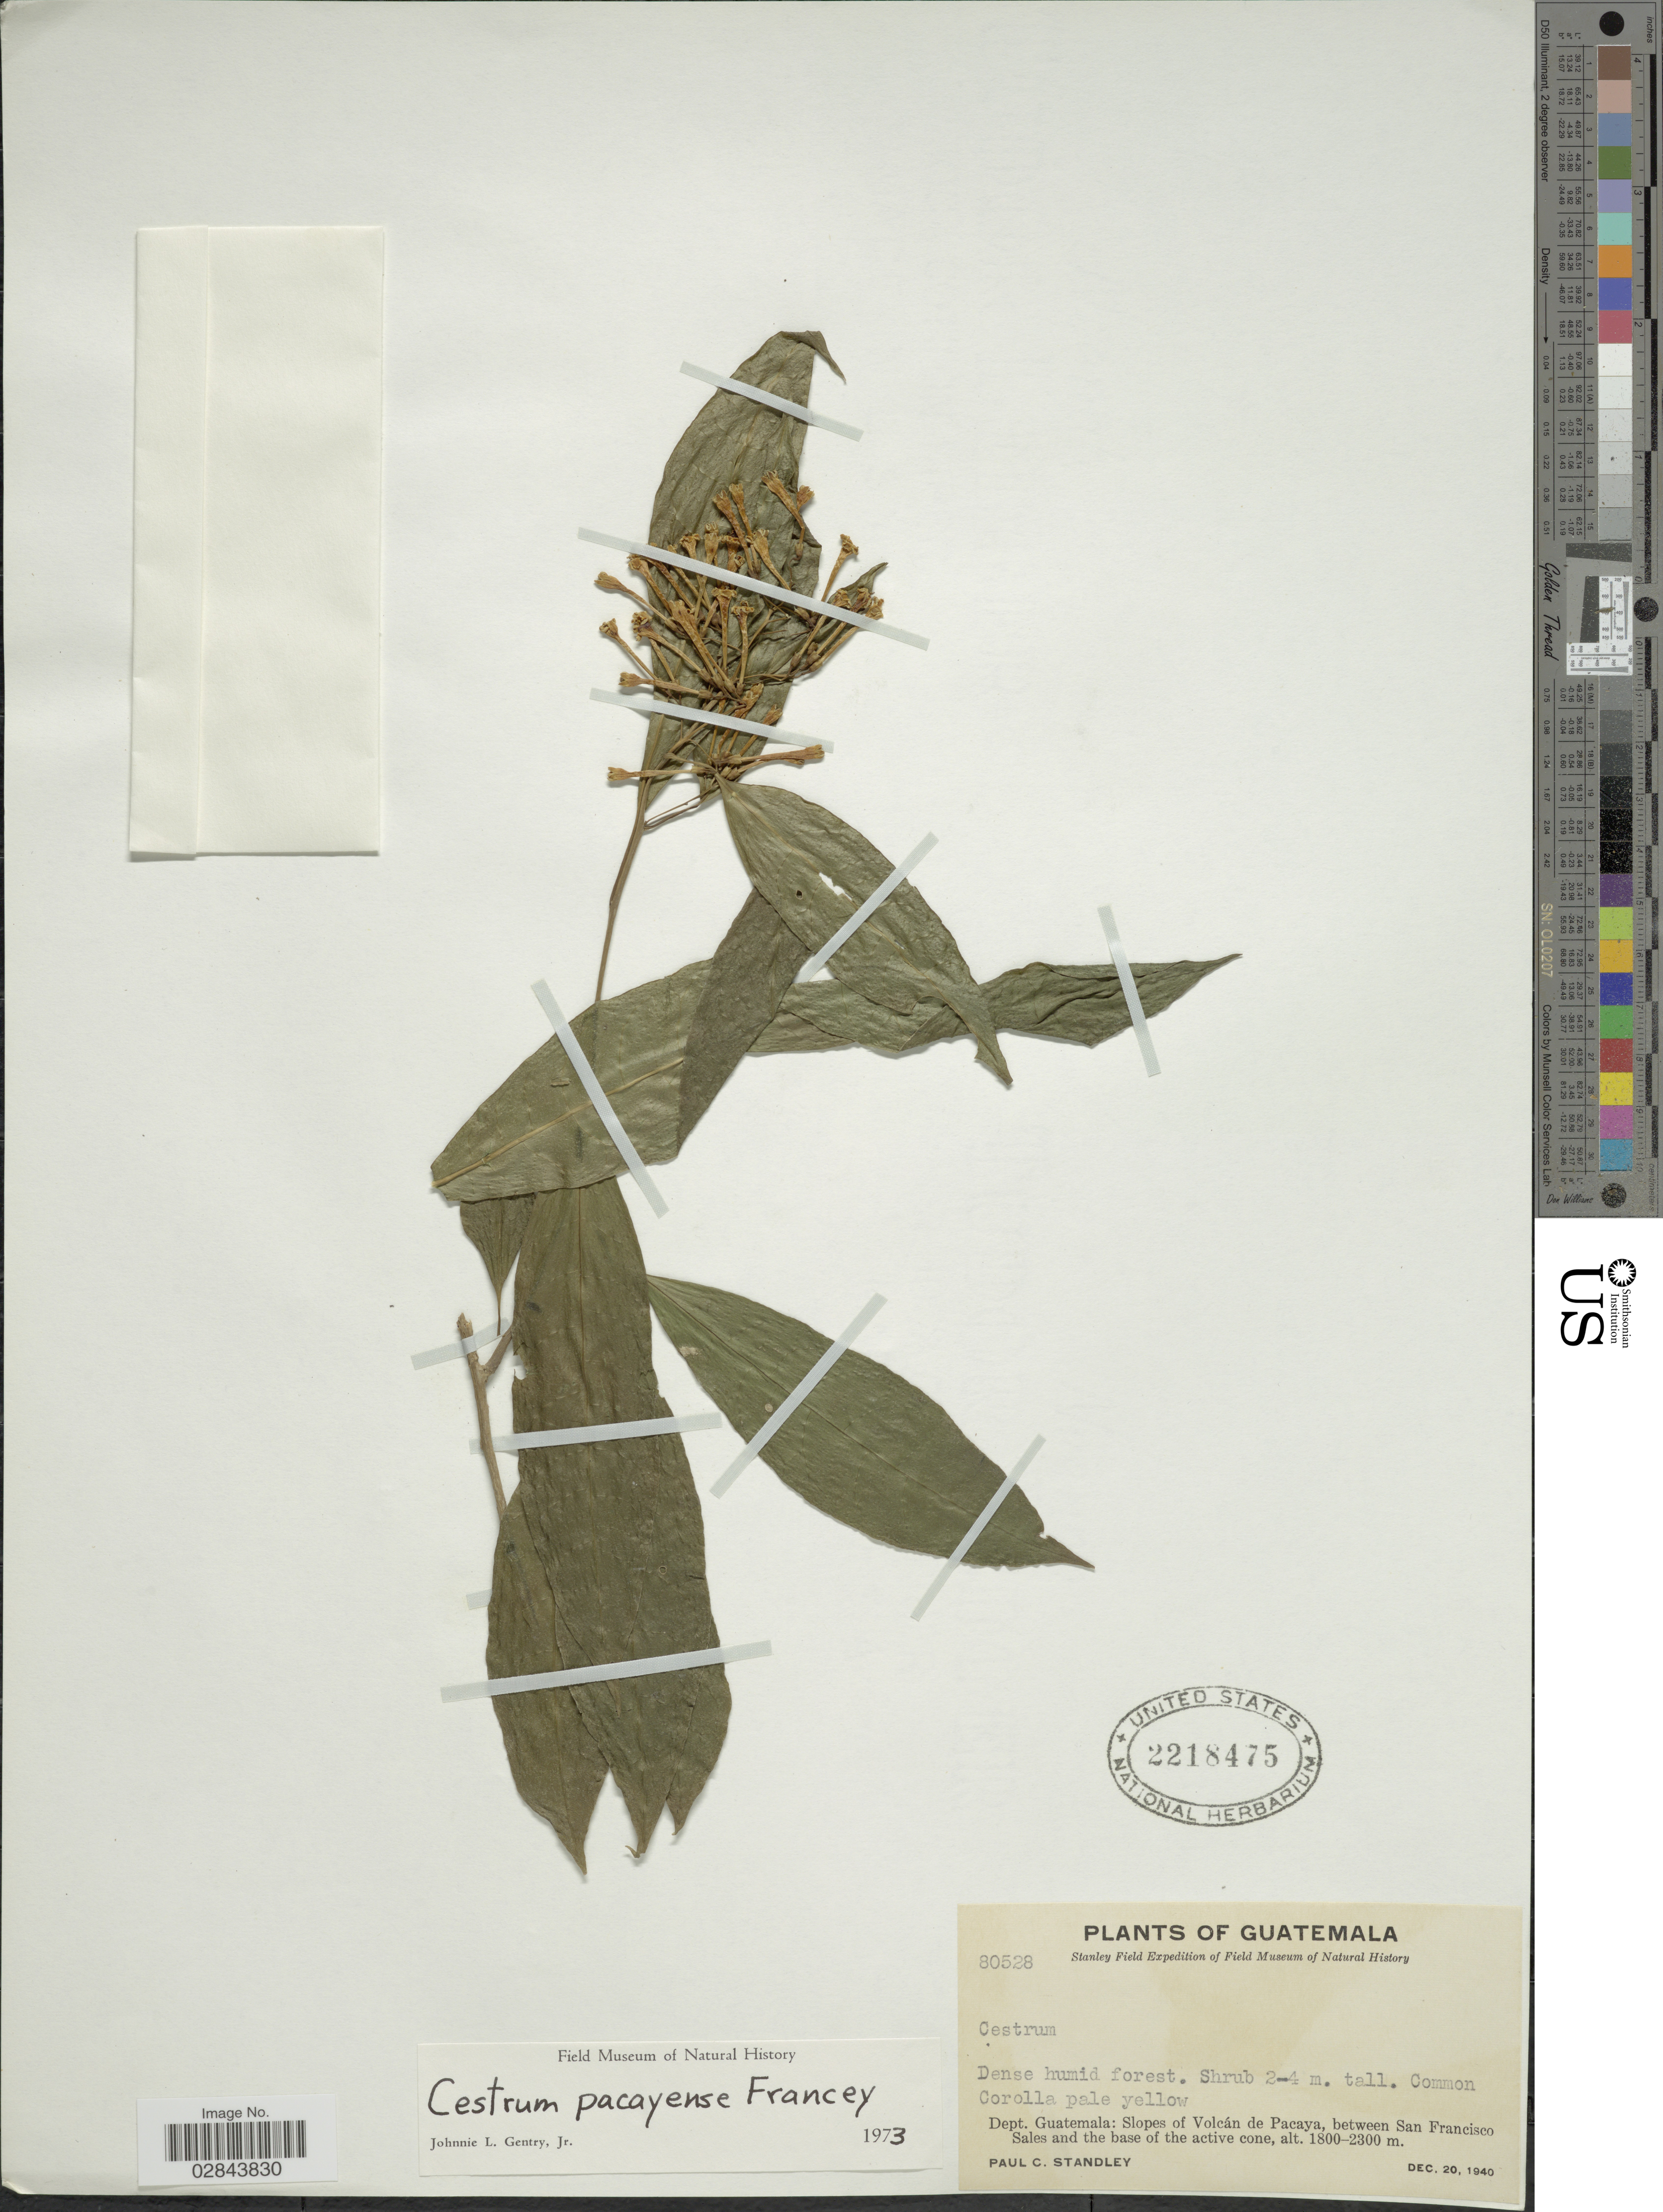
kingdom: Plantae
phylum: Tracheophyta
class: Magnoliopsida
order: Solanales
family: Solanaceae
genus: Cestrum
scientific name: Cestrum pacayense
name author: Francey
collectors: P. C. Standley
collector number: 80528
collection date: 1940-12-20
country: Guatemala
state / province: Guatemala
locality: Dept. Guatemala: Slopes of Volcán de Pacaya, between San Francisco Sales and the base of the active cone.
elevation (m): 1800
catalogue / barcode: US 2218475